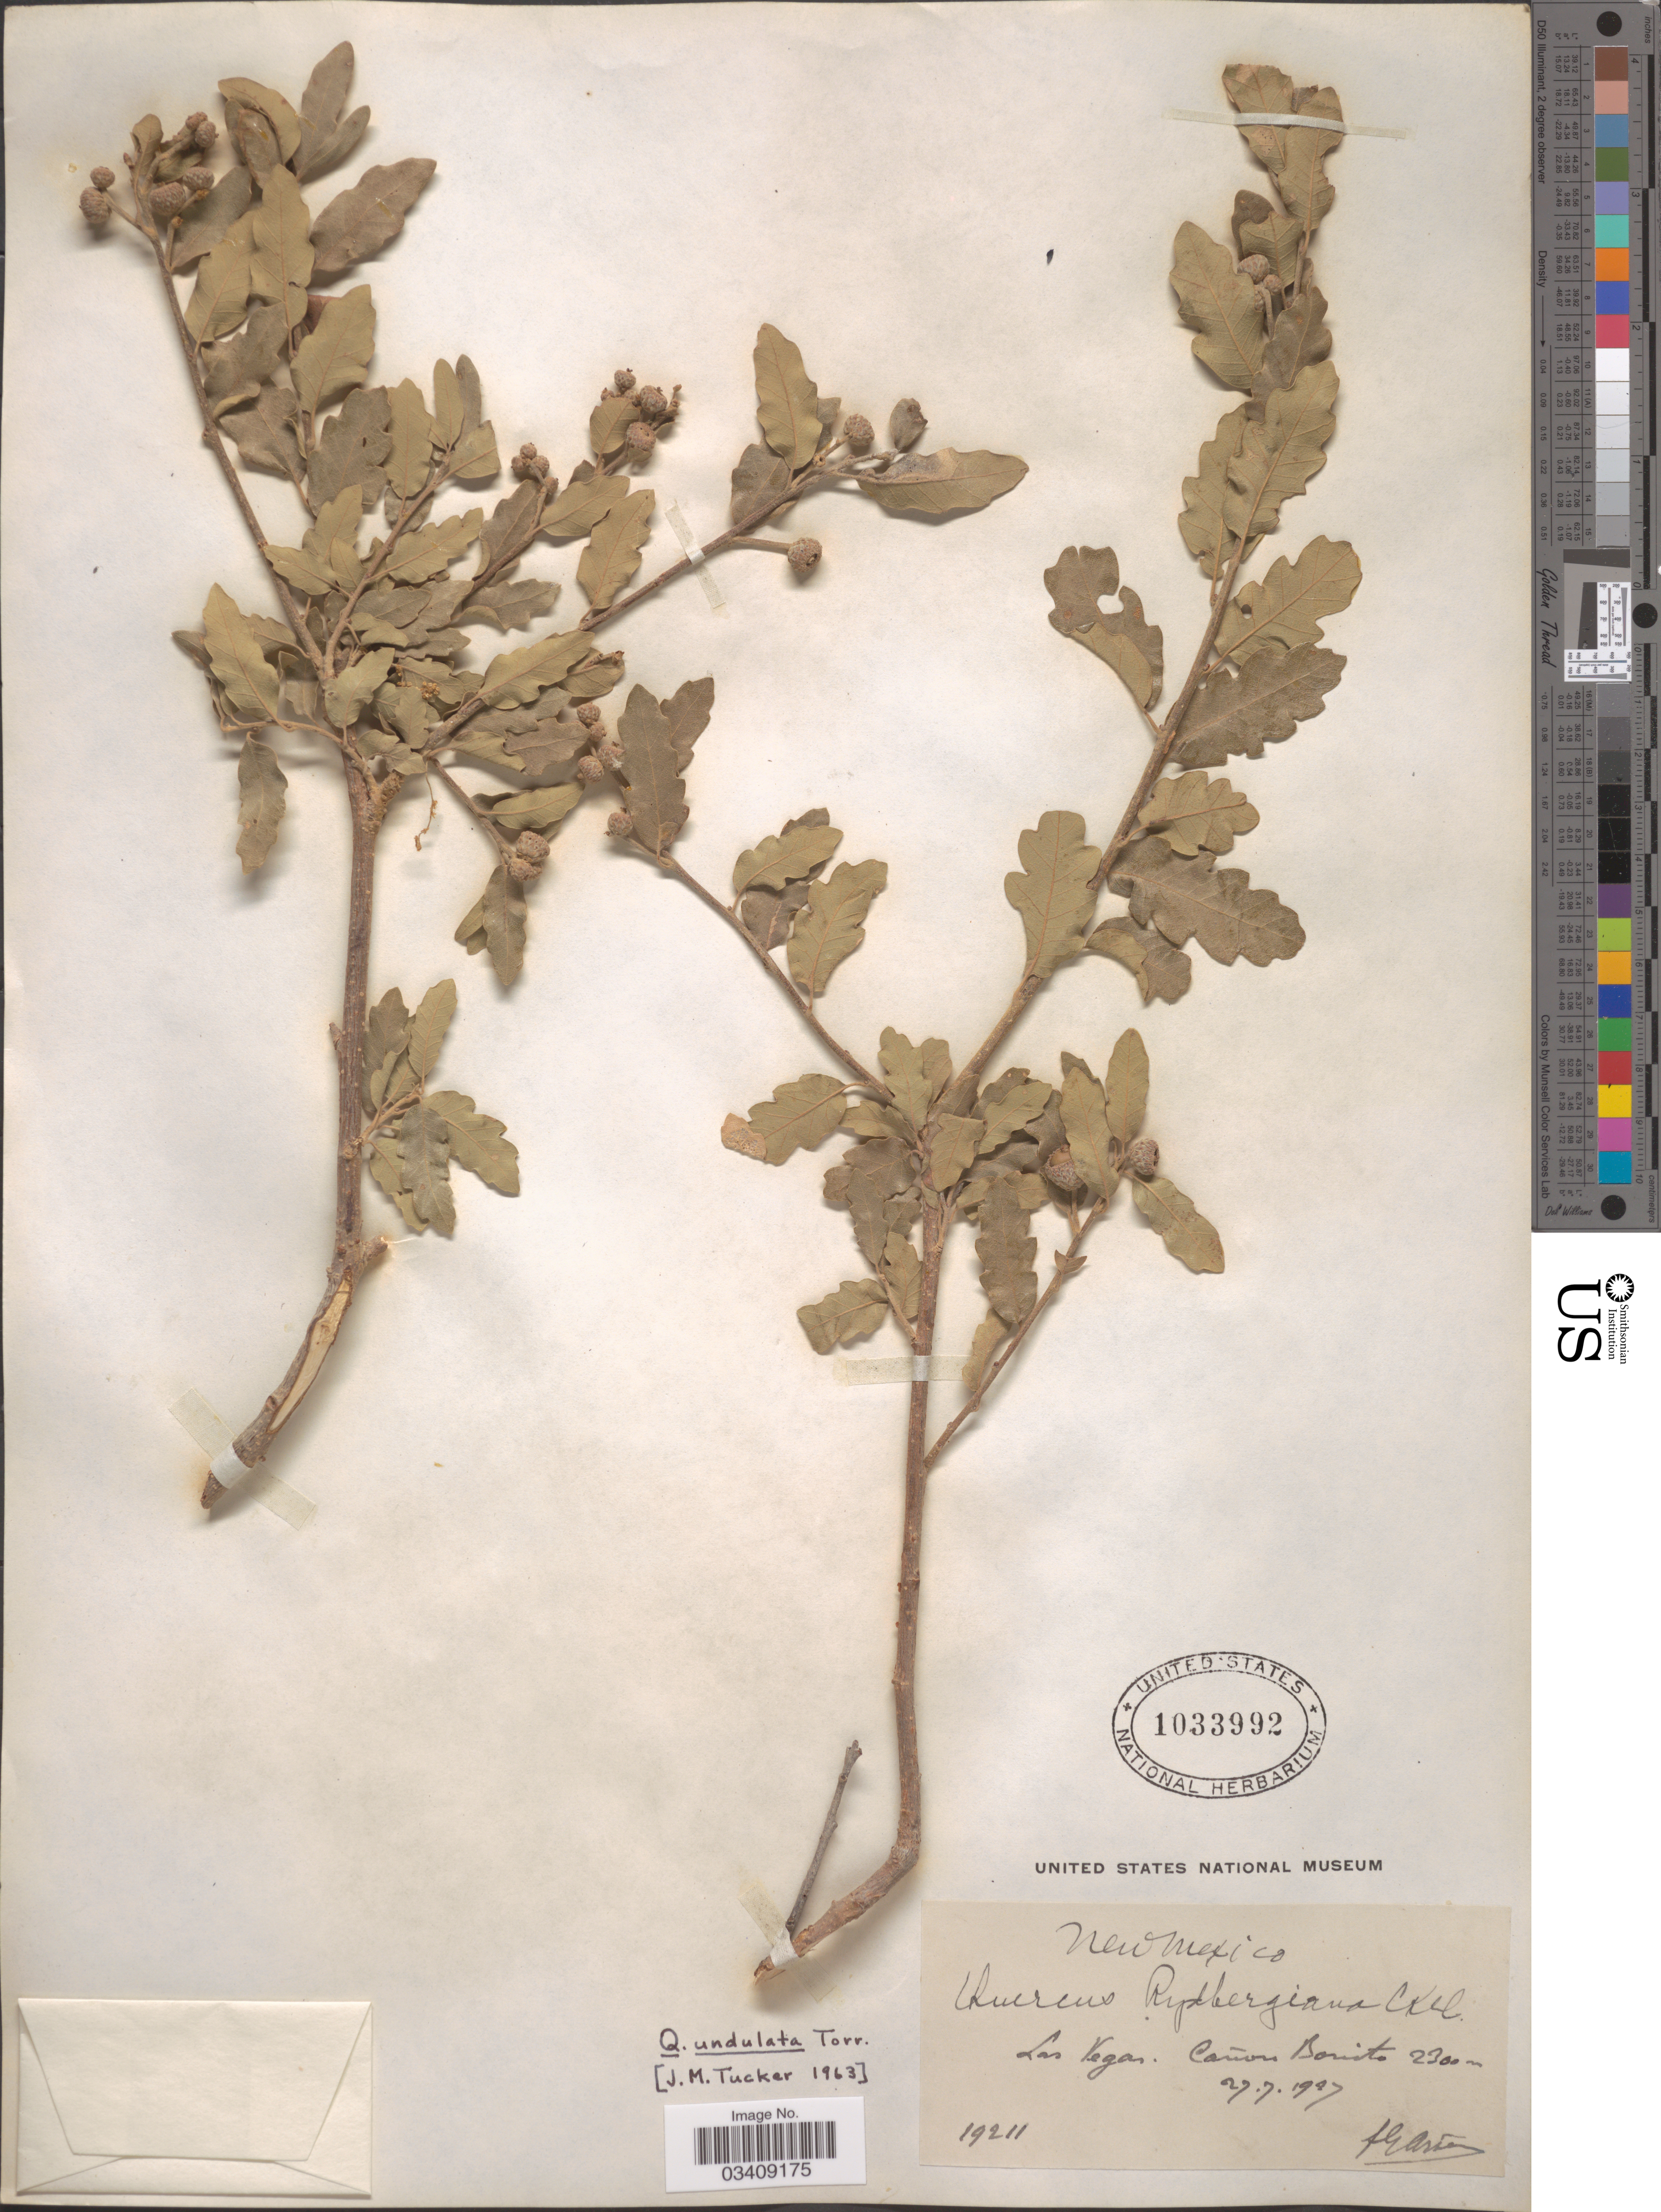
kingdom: Plantae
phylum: Tracheophyta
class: Magnoliopsida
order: Fagales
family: Fagaceae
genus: Quercus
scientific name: Quercus undulata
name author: Torr.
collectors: F. Arsène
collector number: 19211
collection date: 1927-07-27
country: United States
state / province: New Mexico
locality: Las Vegas. Cañon Bonito.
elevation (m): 2300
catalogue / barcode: US 1033992